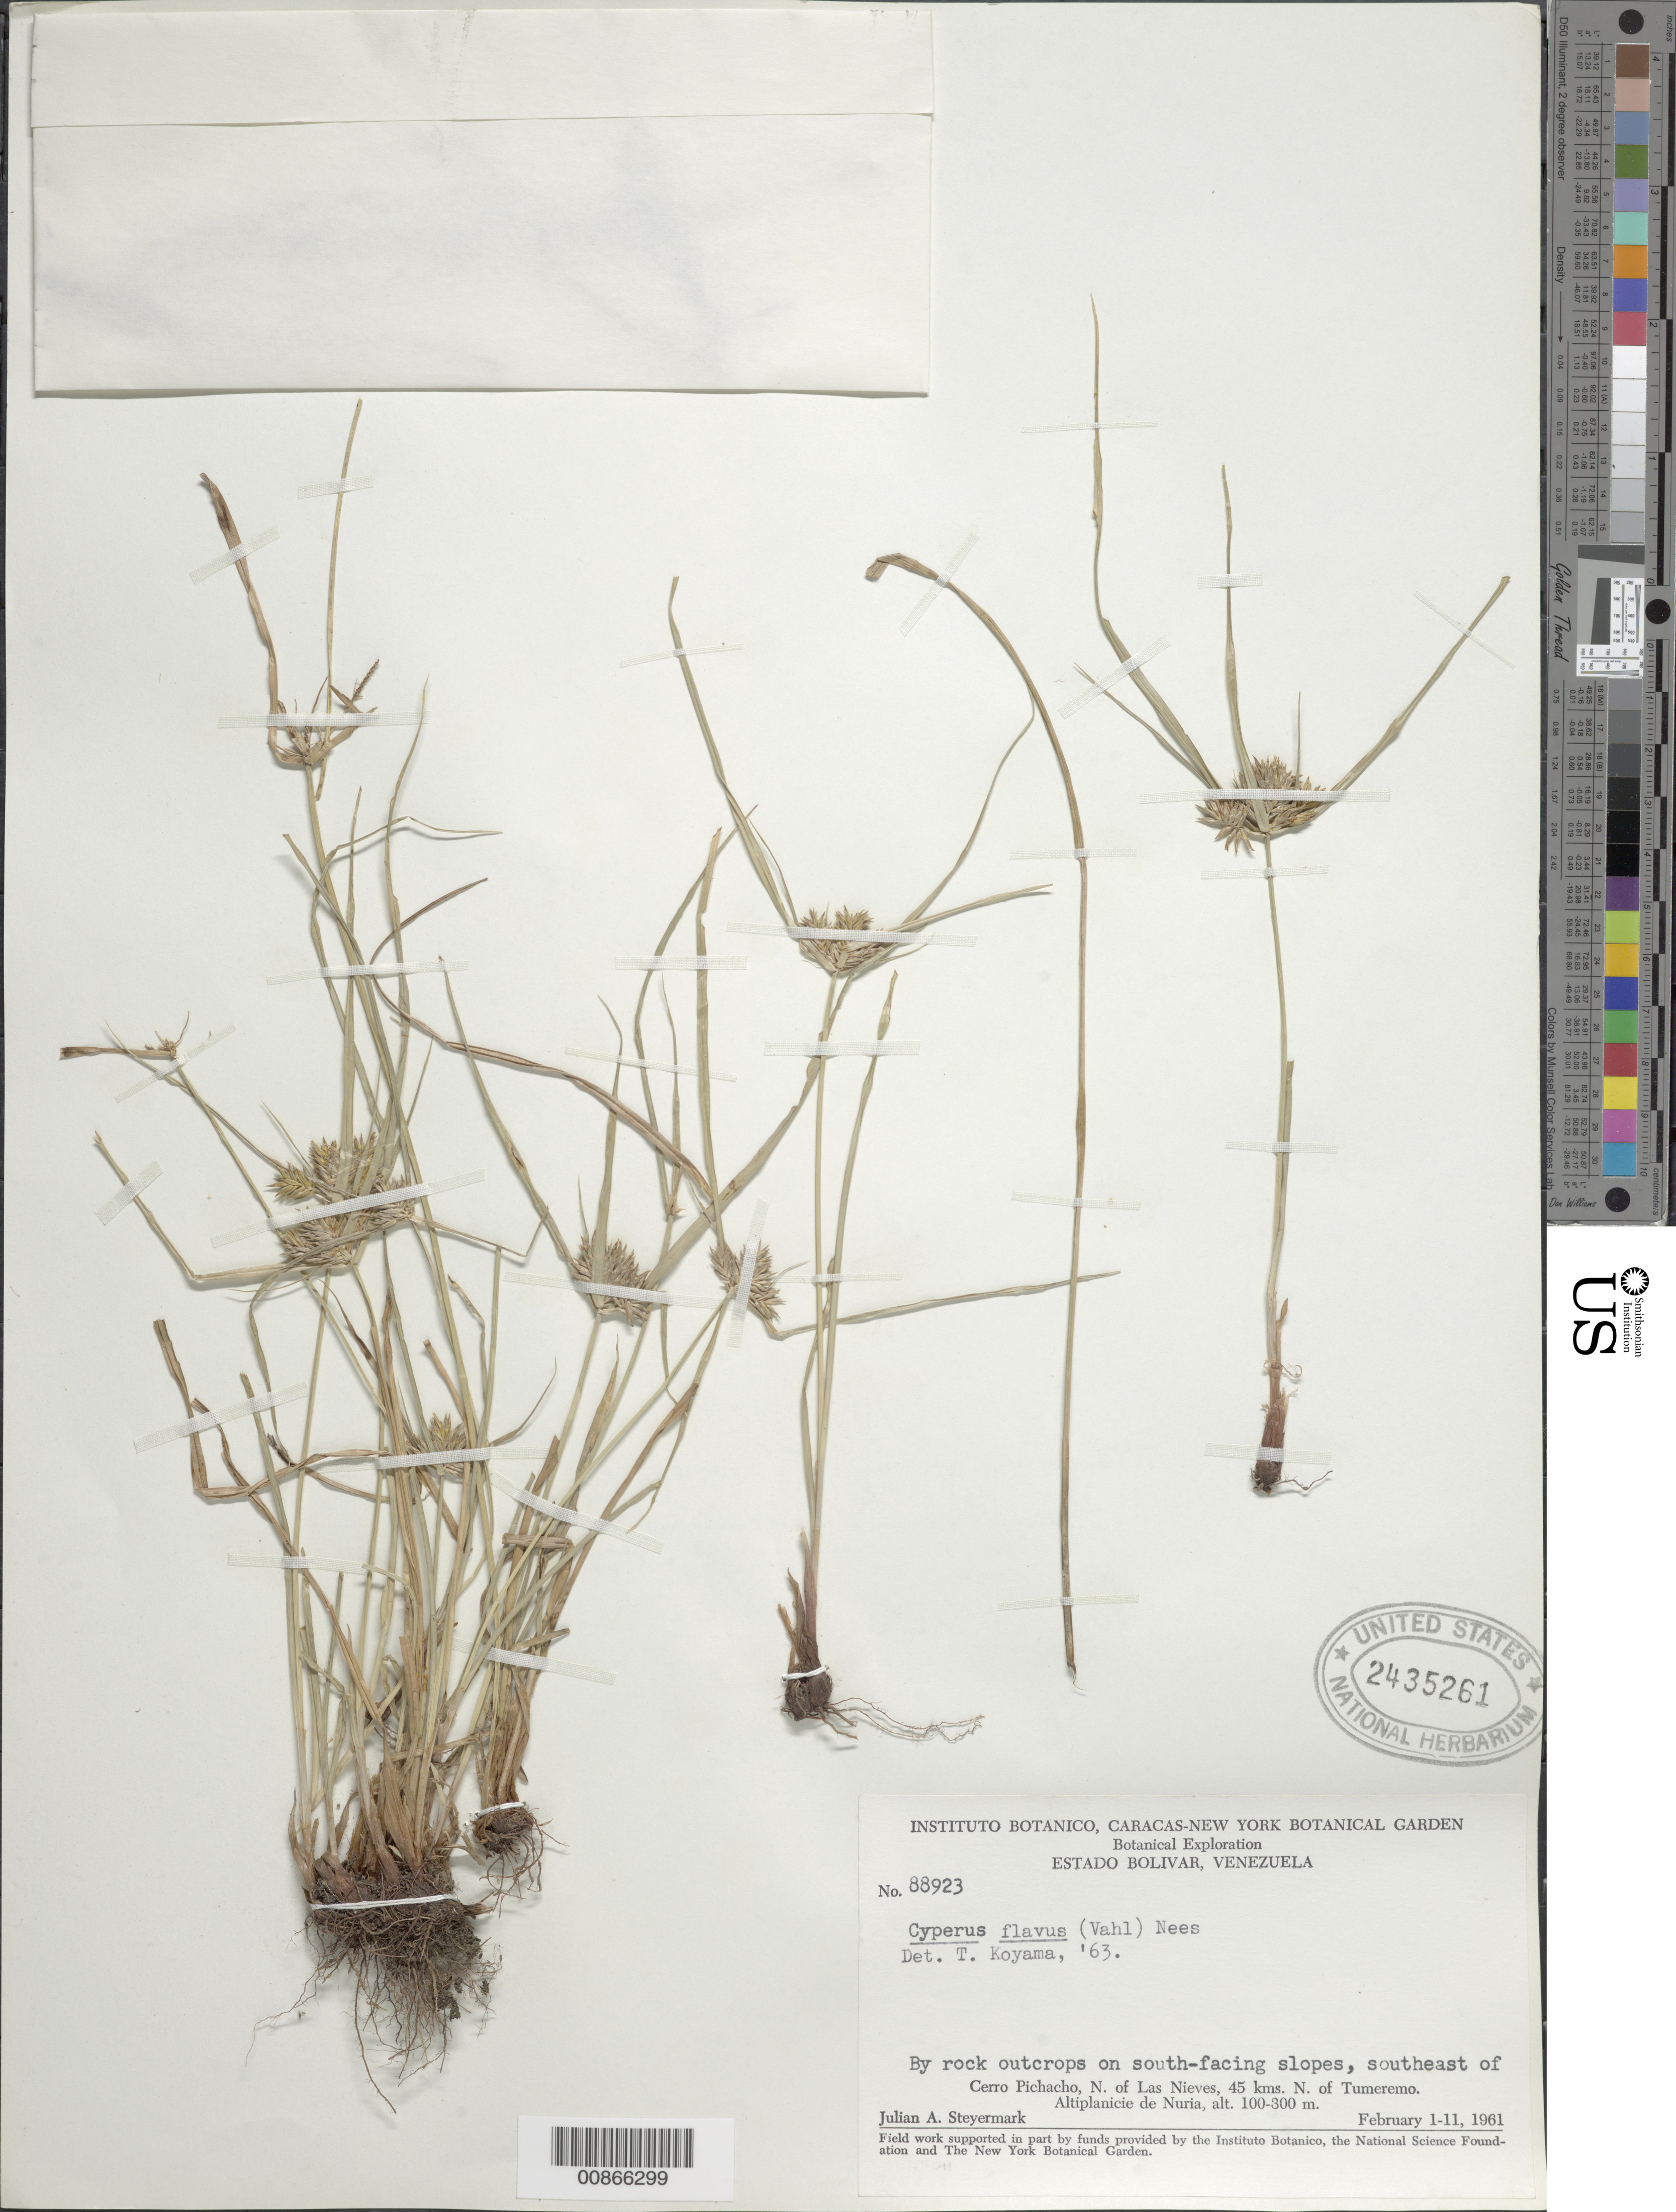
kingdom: Plantae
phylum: Tracheophyta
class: Liliopsida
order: Poales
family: Cyperaceae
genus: Cyperus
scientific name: Cyperus aggregatus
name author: (Willd.) Endl.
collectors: J. Steyermark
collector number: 88923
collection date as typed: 1-Feb-61 to 11-Feb-61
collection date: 1961-02-01/1961-02-11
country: Venezuela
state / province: Bolívar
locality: Cerro El Picacho, SE of; N of Las Nieves, 45 km N of Tumeremo, Altiplanicie de Nuria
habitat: Rocky outcrops on S facing slopes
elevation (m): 100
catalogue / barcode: US 2435261